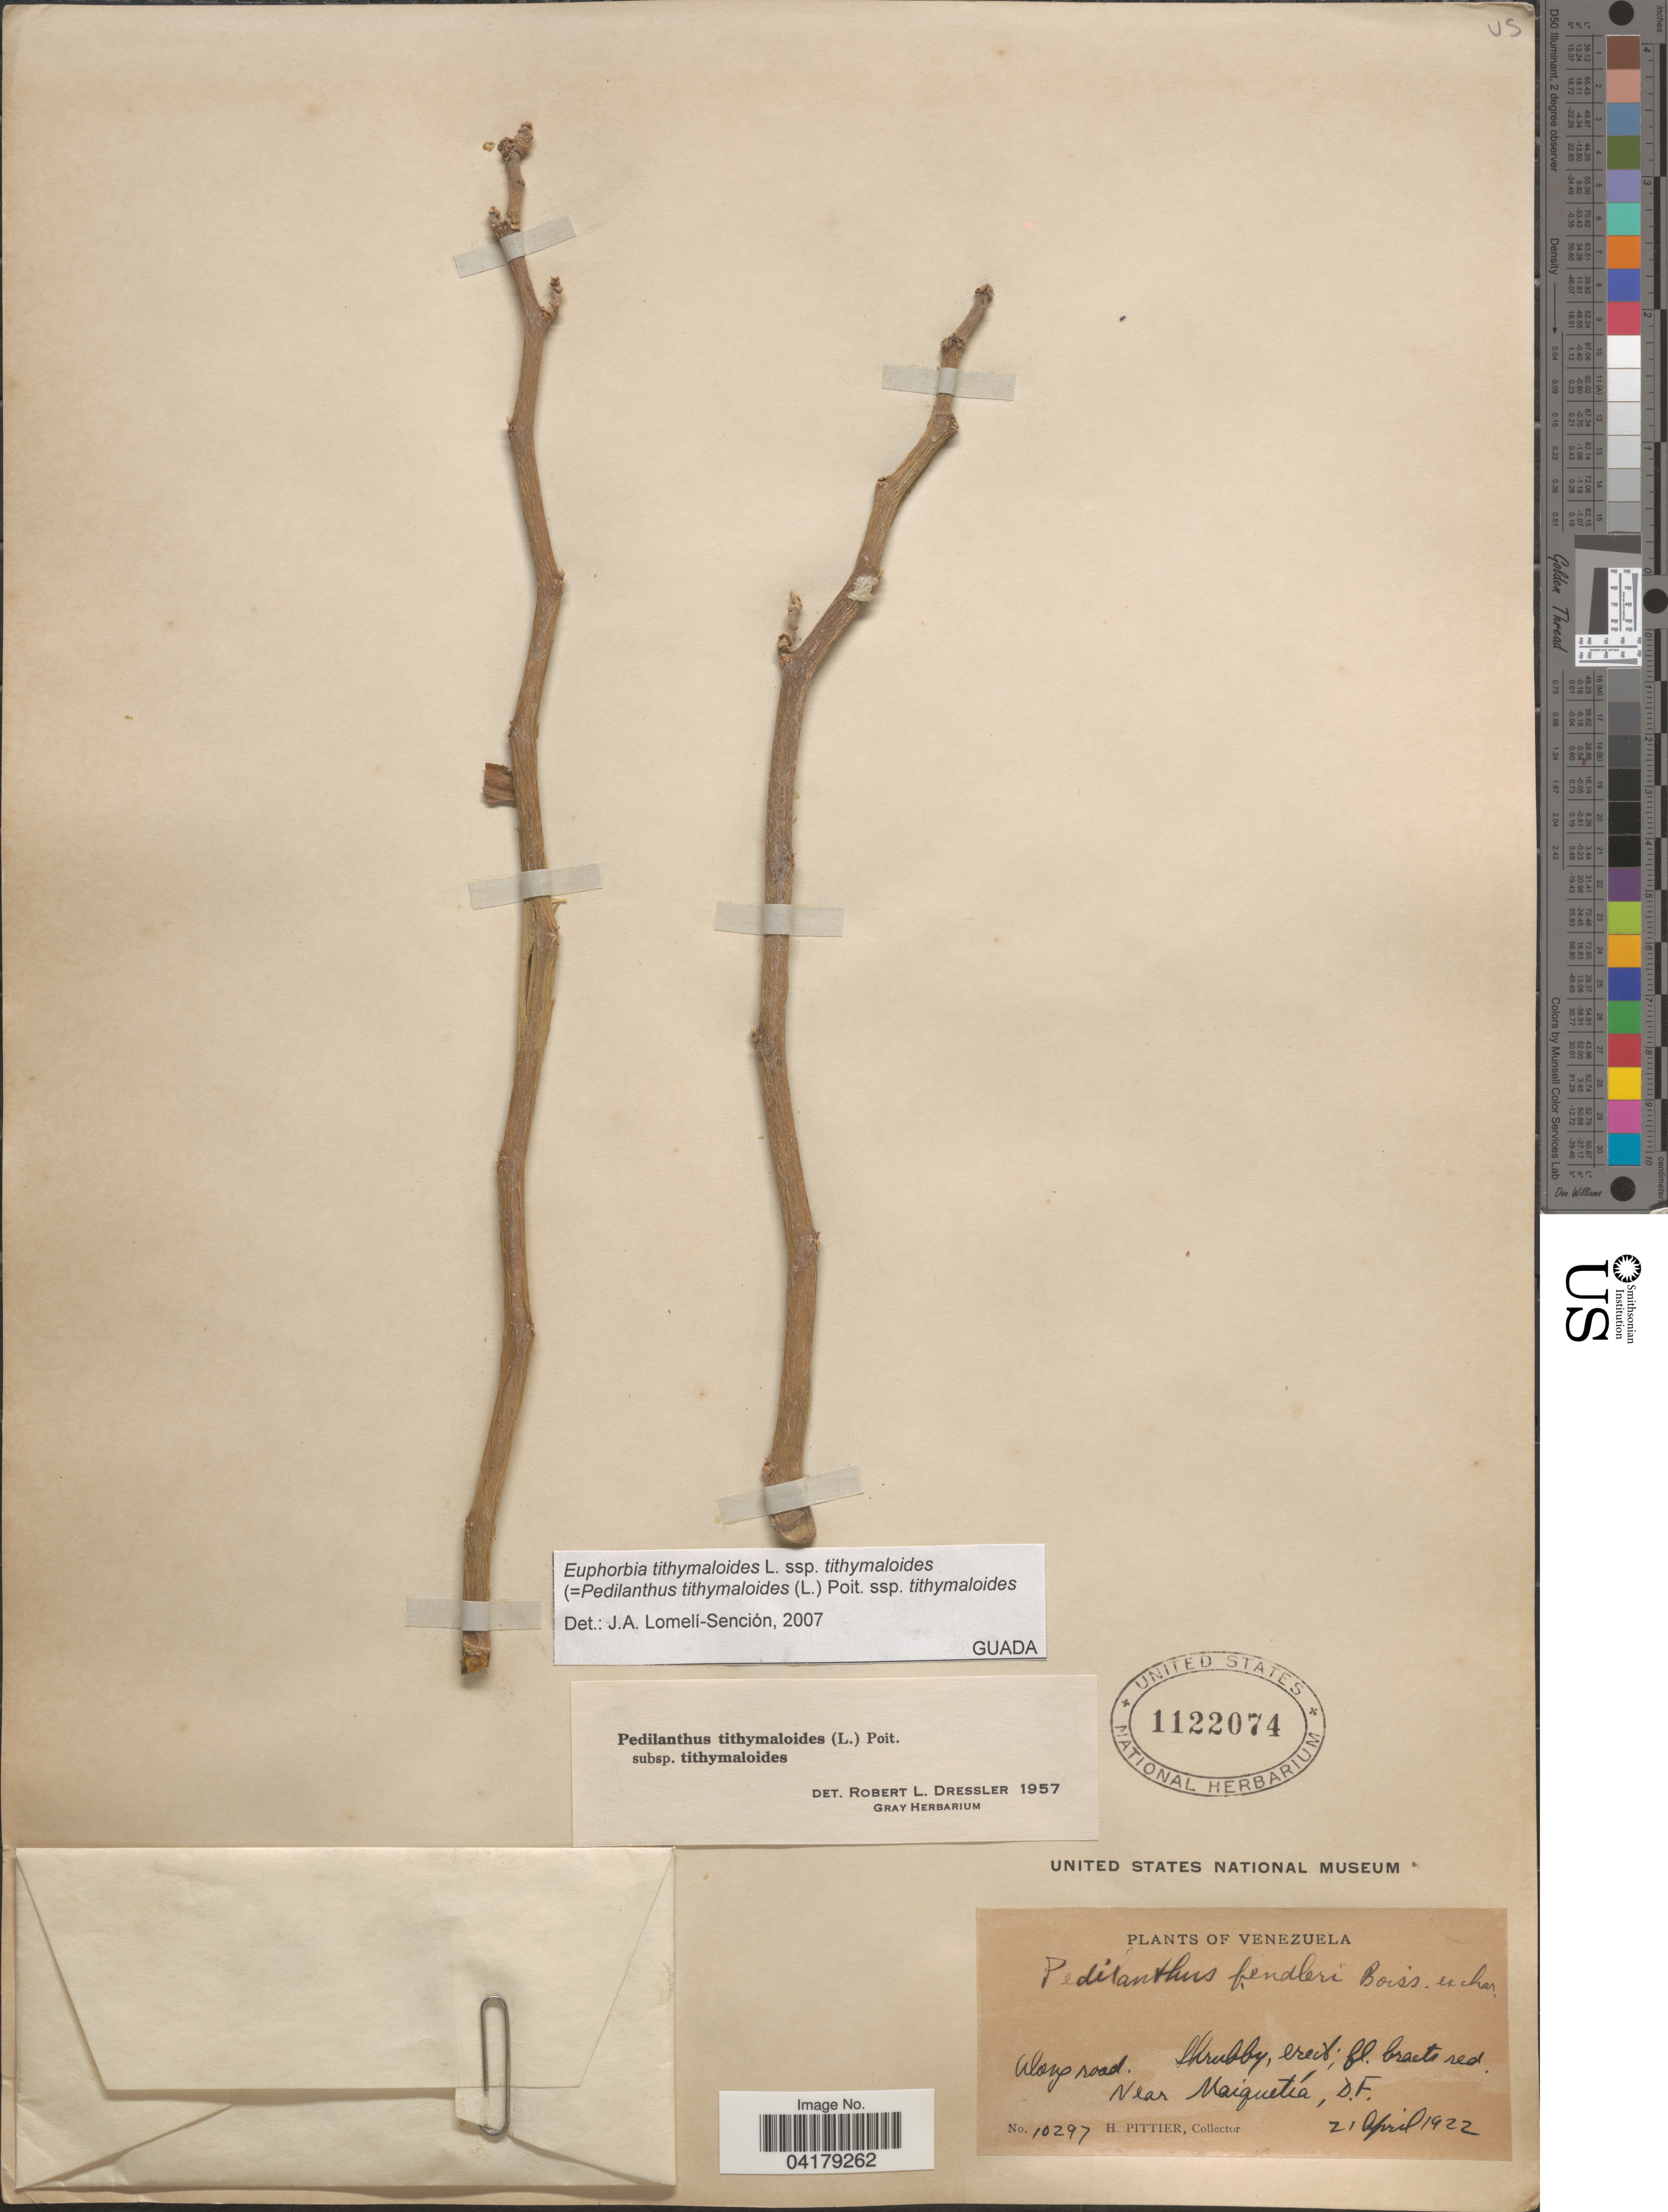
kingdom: Plantae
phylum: Tracheophyta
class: Magnoliopsida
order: Malpighiales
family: Euphorbiaceae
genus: Euphorbia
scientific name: Euphorbia tithymaloides subsp. tithymaloides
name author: L.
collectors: H. F. Pittier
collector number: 10297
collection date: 1922-04-21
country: Venezuela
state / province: Vargas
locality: Near Maiquetía, D. F.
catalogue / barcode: US 1122074